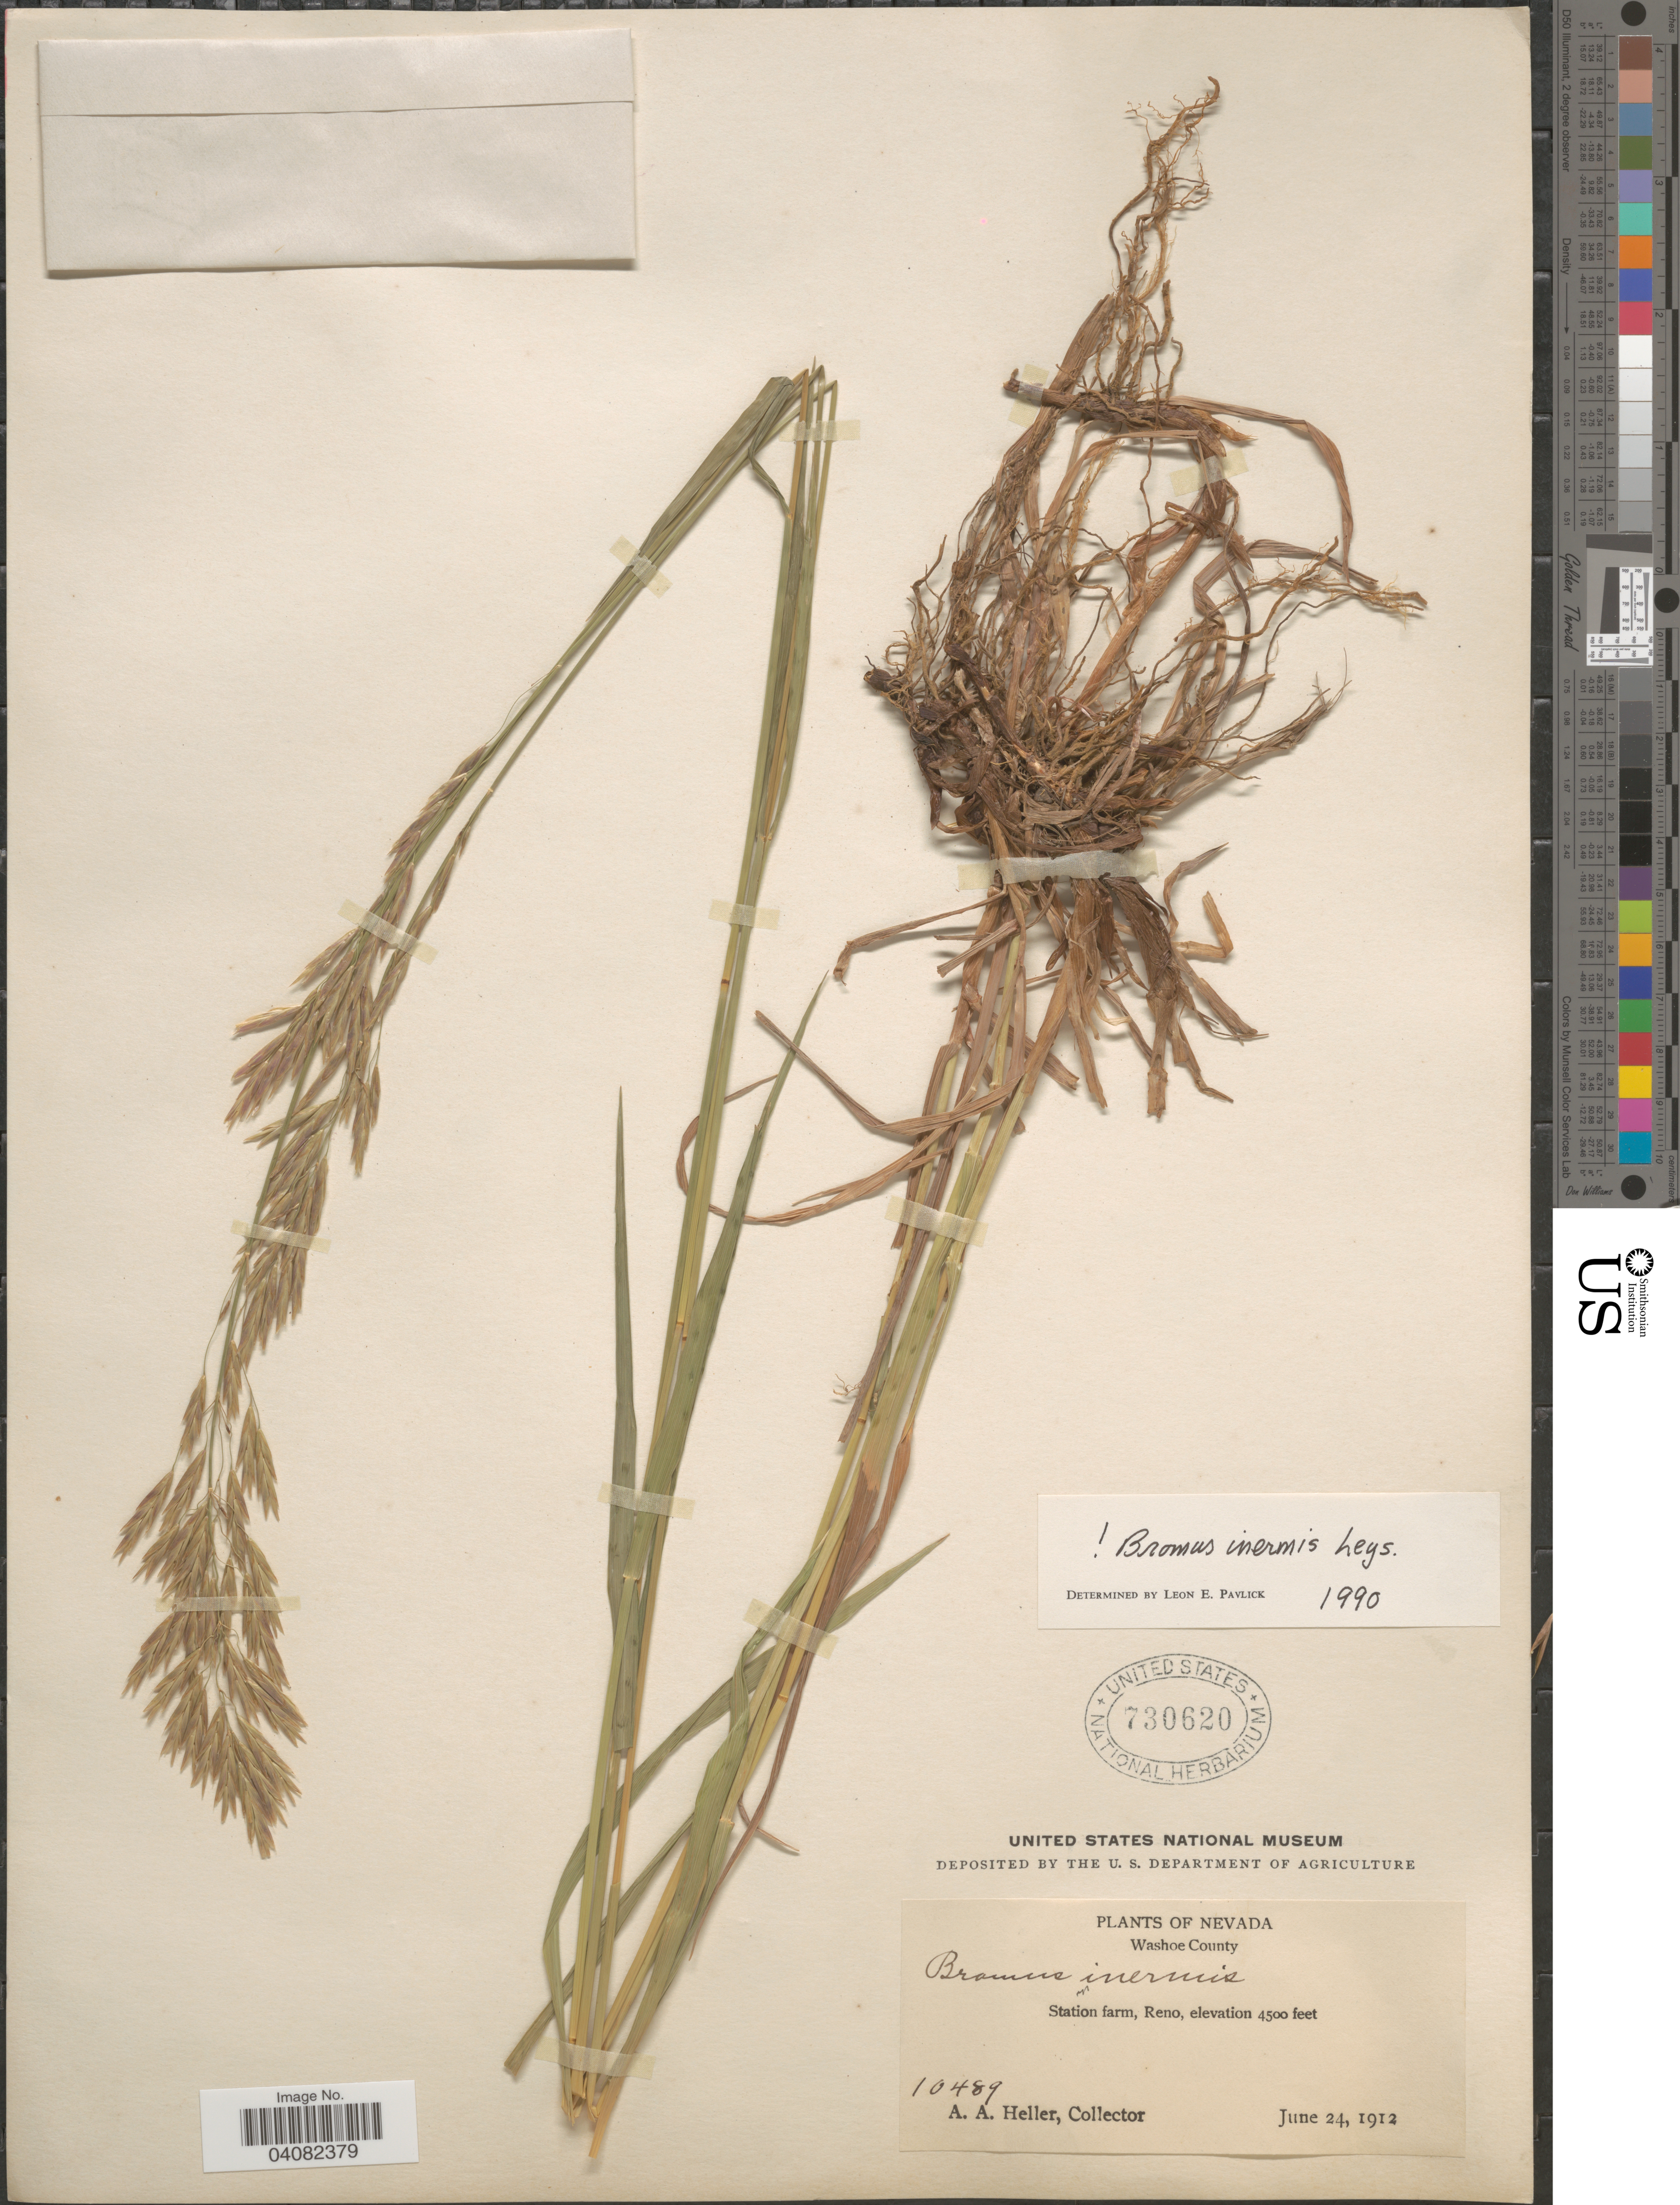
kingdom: Plantae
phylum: Tracheophyta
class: Liliopsida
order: Poales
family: Poaceae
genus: Bromus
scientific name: Bromus inermis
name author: Leyss.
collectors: A. A. Heller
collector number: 10489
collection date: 1912-06-24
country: United States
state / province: Nevada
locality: Washoe County. Station farm, Reno.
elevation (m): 1372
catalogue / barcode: US 730620